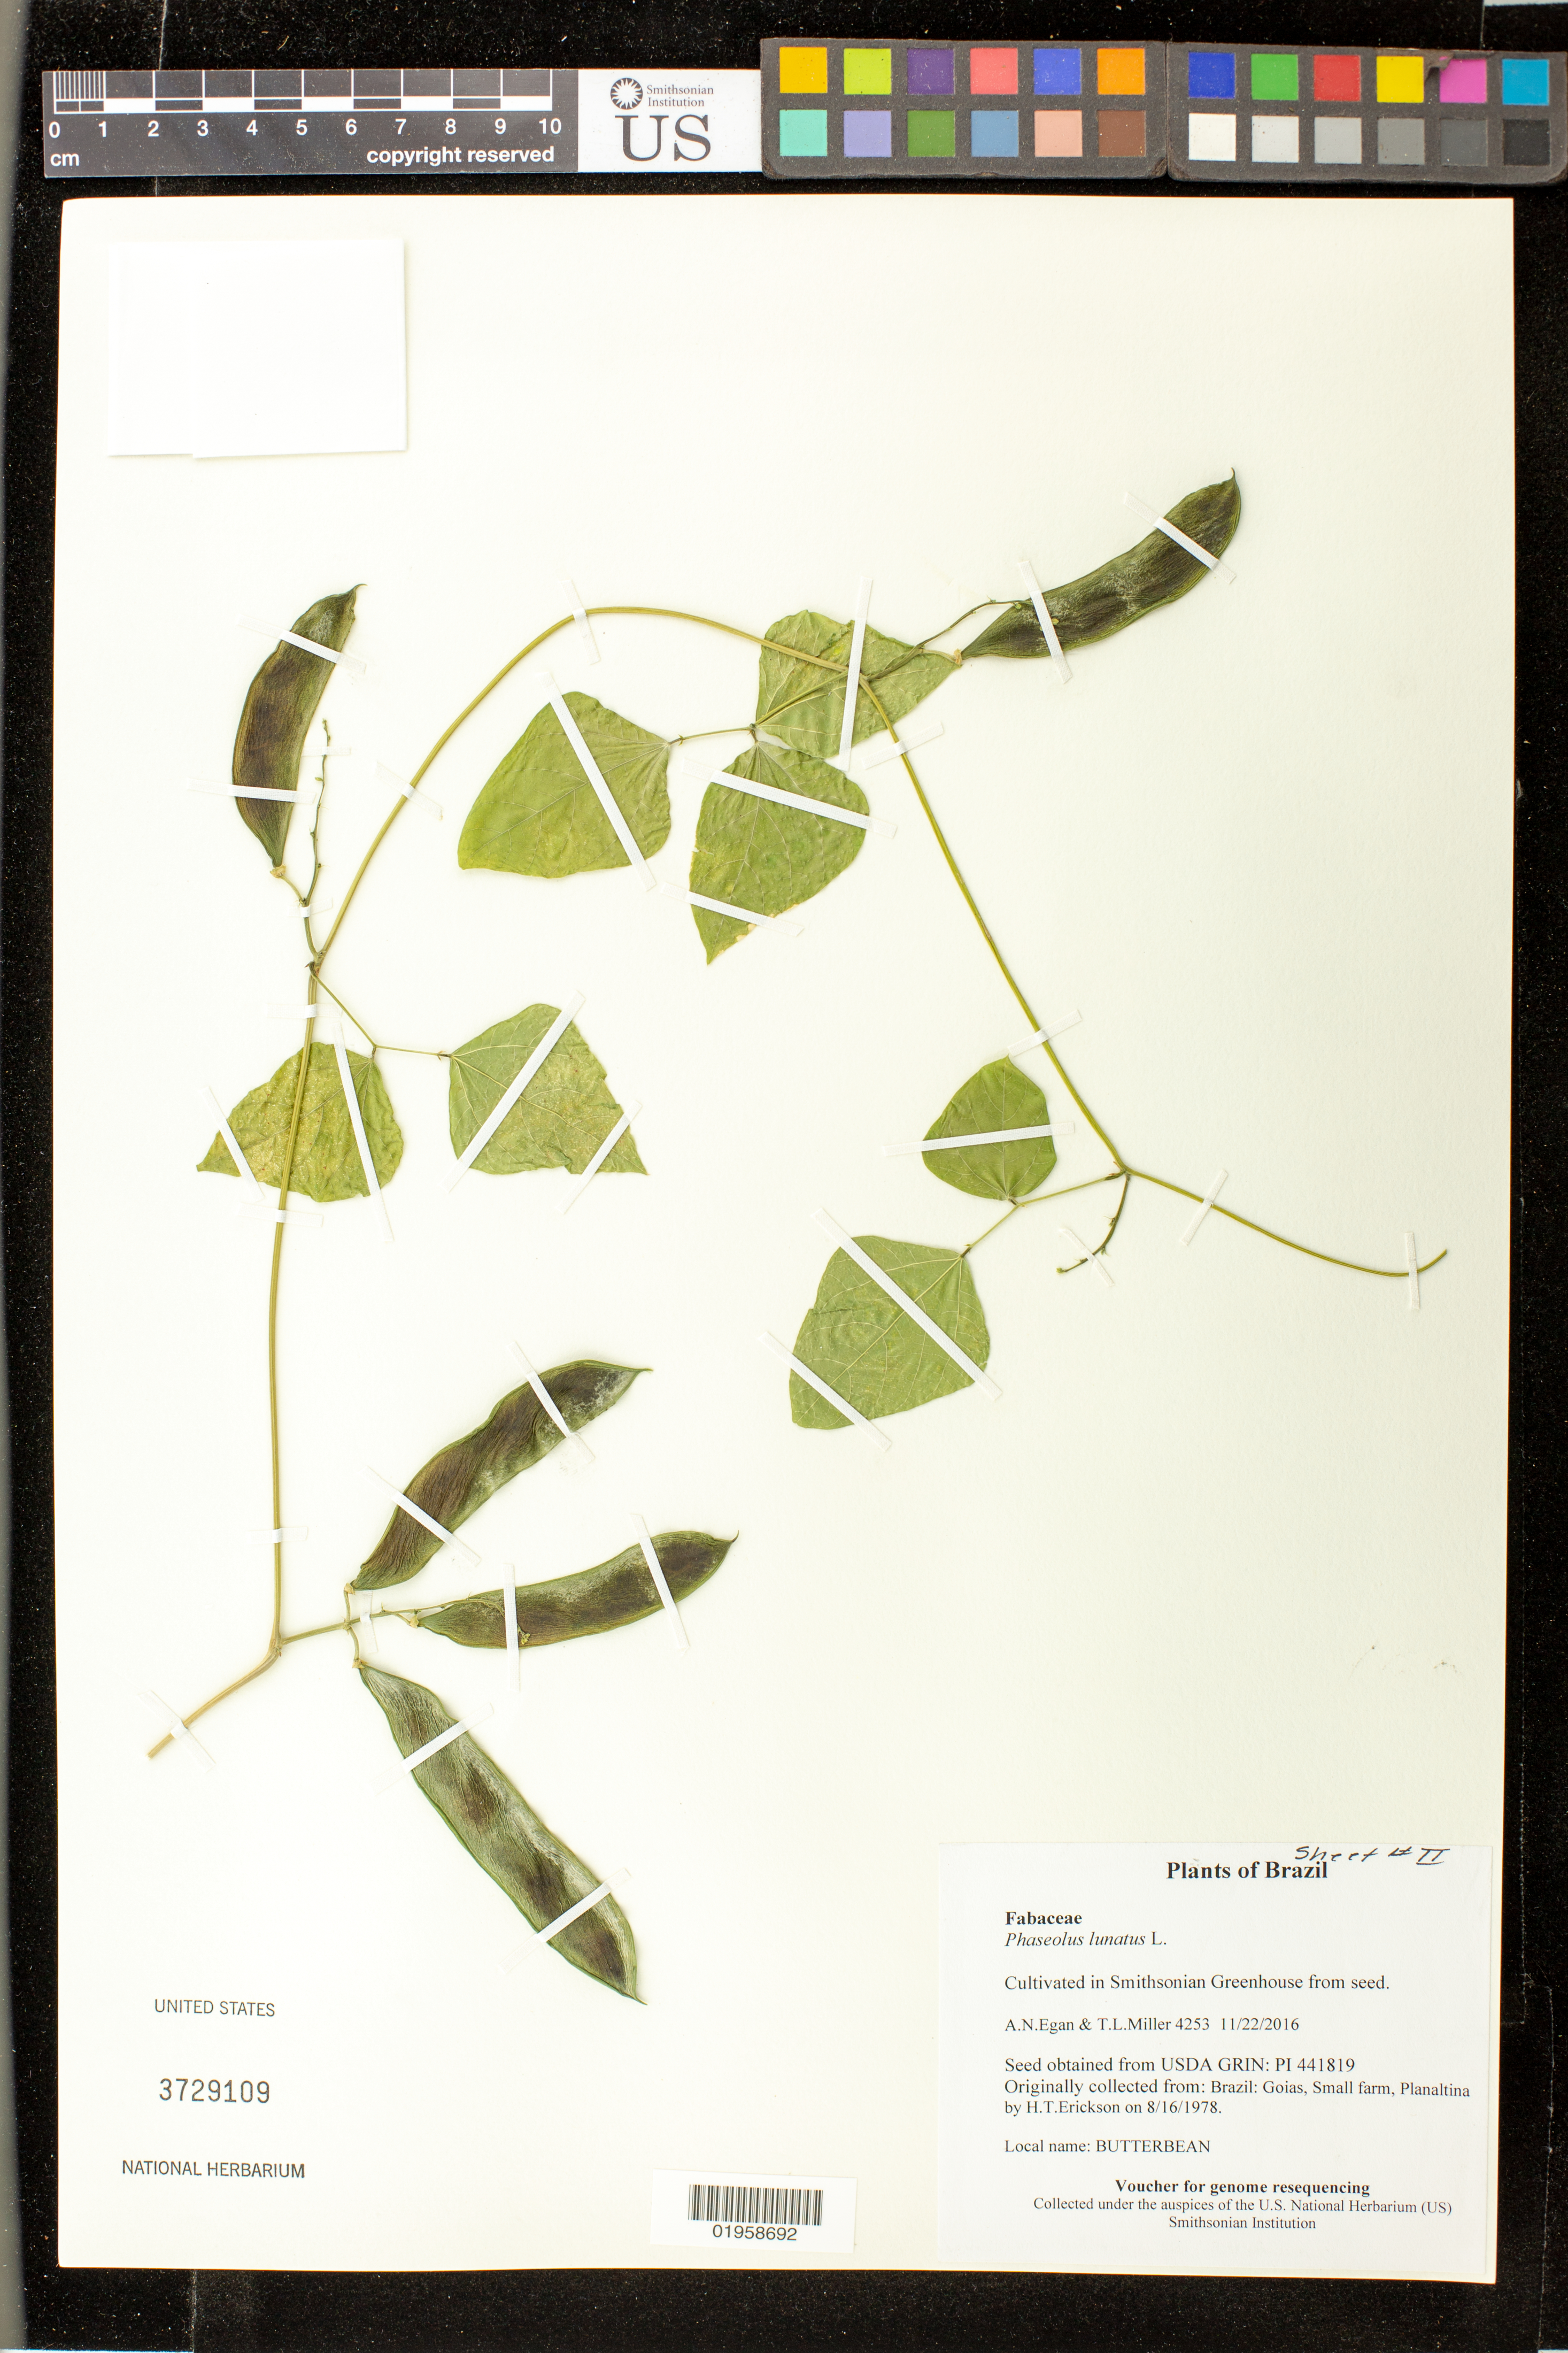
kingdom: Plantae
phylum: Tracheophyta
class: Magnoliopsida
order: Fabales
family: Fabaceae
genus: Phaseolus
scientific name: Phaseolus lunatus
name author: L.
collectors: A. N. Egan & T. L. Miller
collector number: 4253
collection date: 2016-11-22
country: United States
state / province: Maryland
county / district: Prince George's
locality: Smithsonian's Museum Support Ctr; 4210 Suitland Pkwy., NMNH Botany Research Greenhouses. Suitland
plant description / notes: Originally collected in Brazil, Goias, Small farm, Planaltina on 1978-08-16. H.T.Erickson (collector); Grown from seed acquired from the USDA's GRIN seed bank.; Butterbean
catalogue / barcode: US 3729109